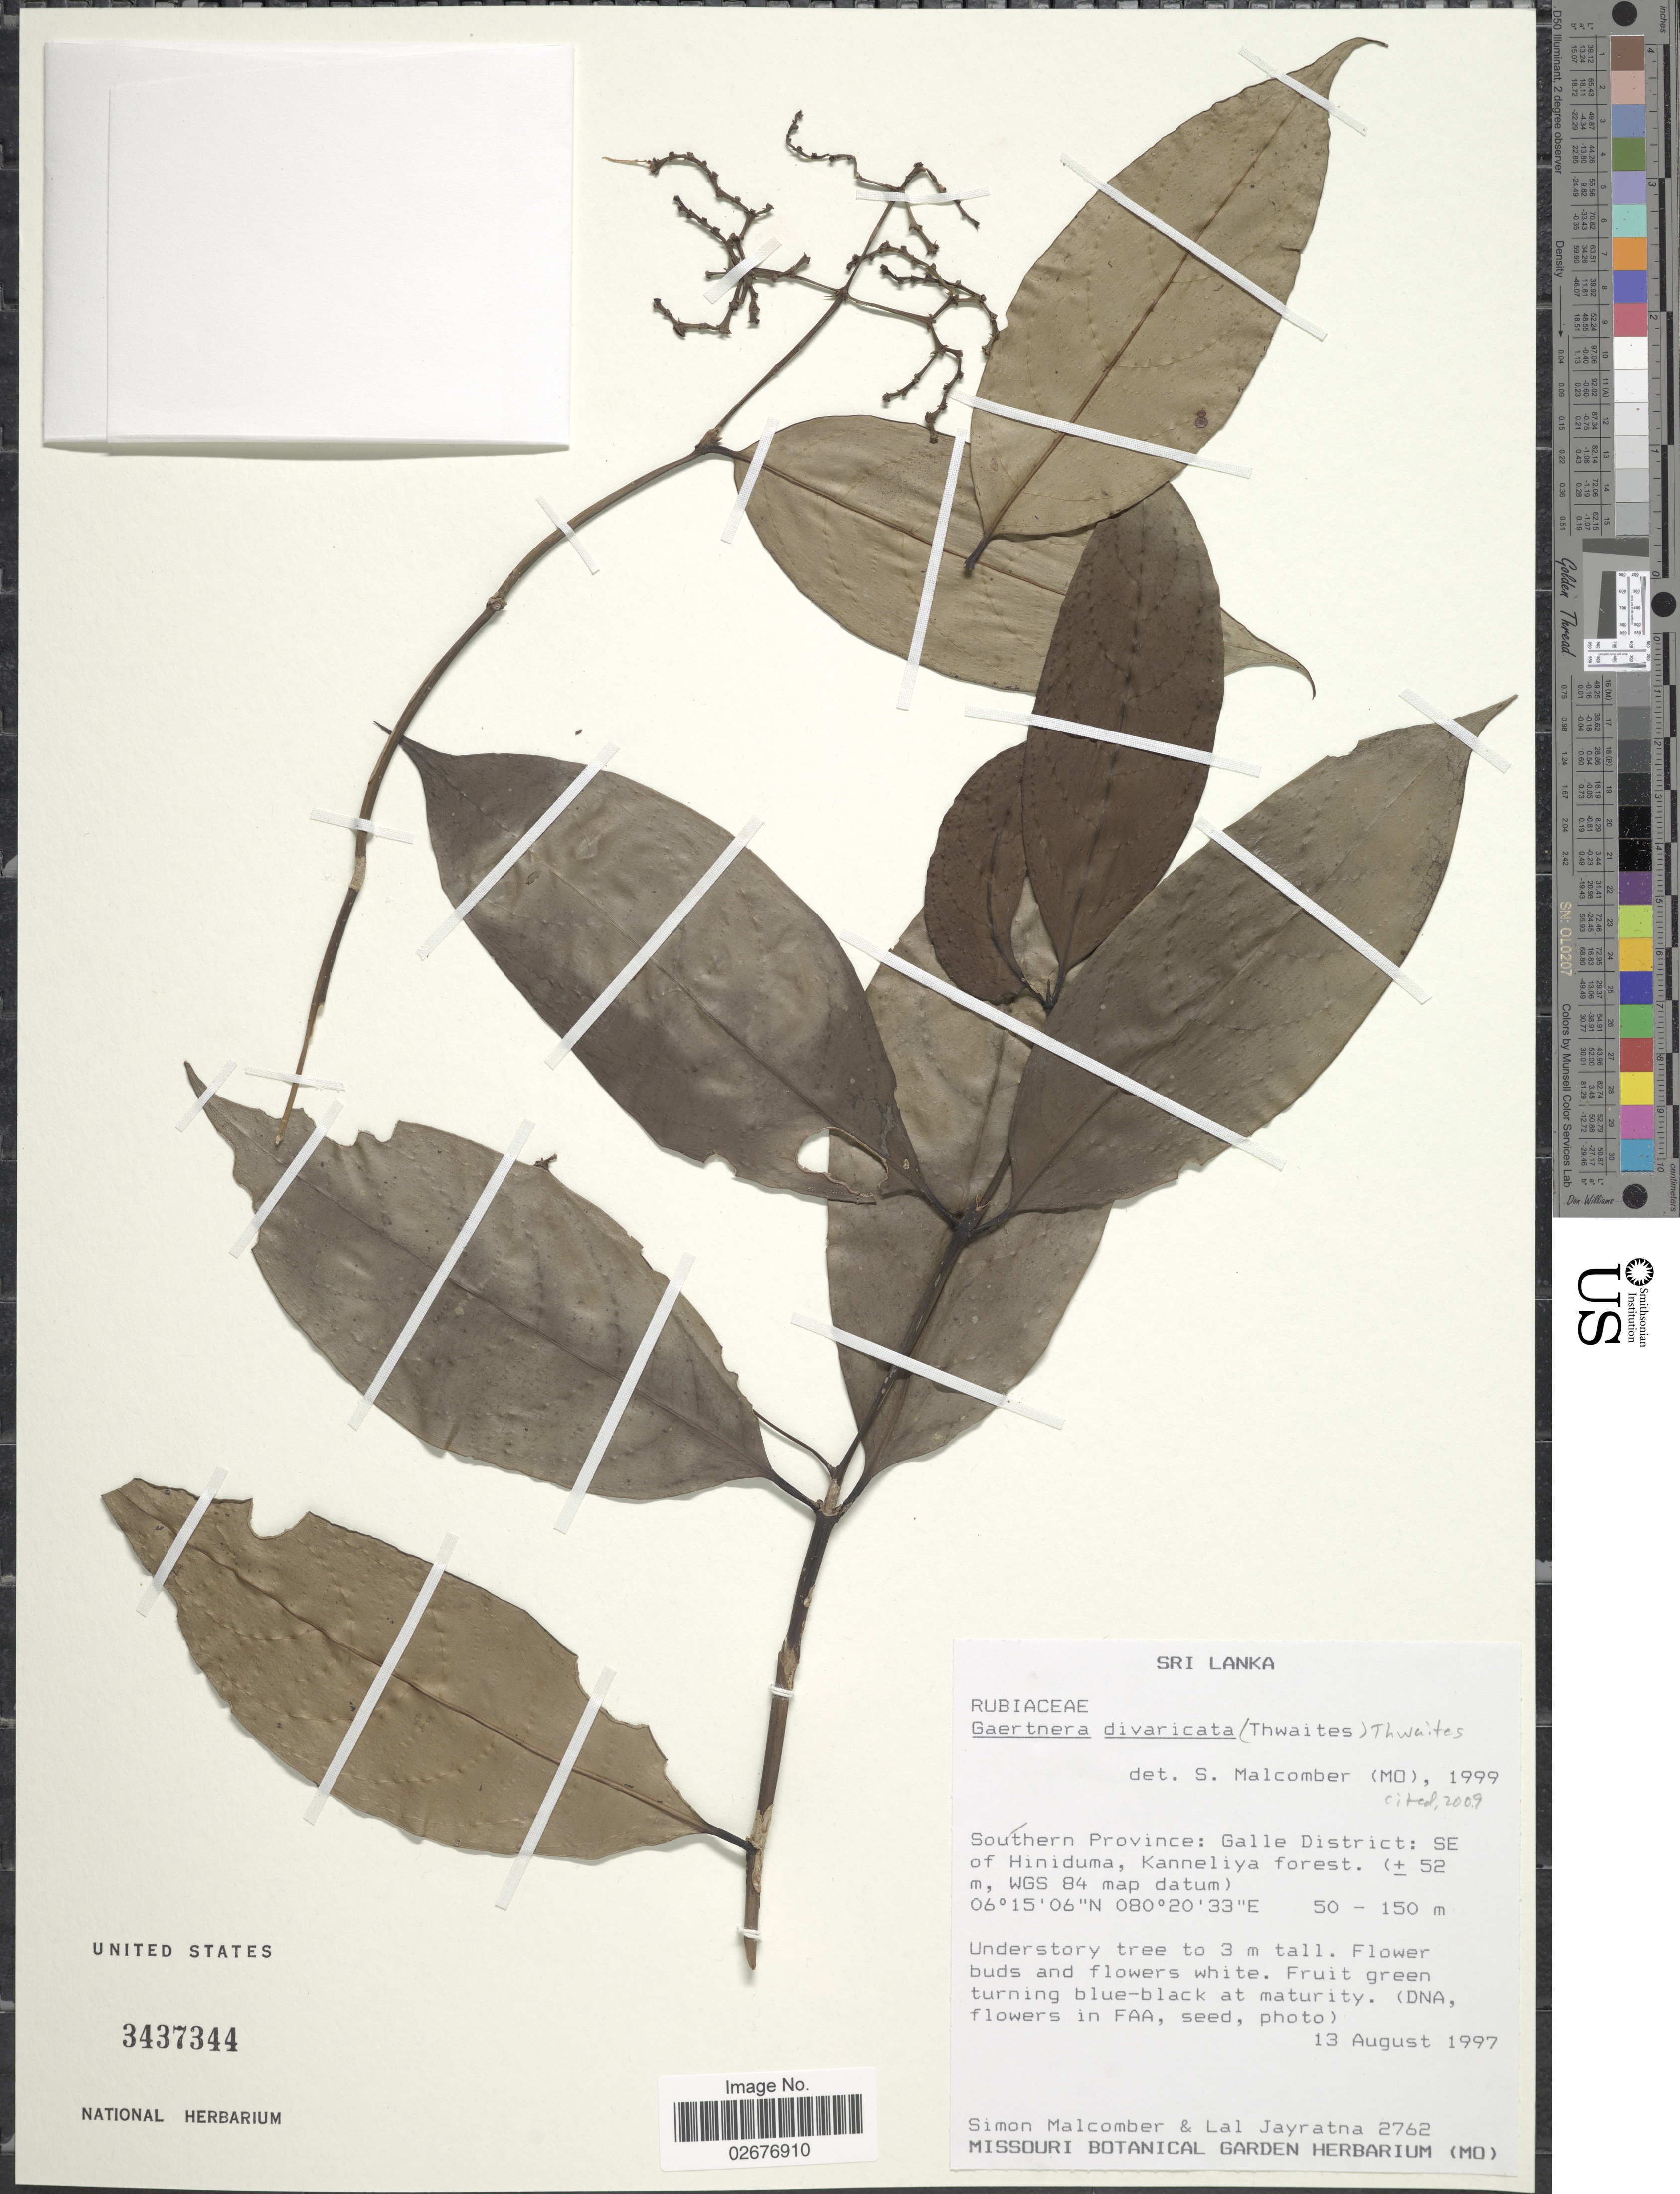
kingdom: Plantae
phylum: Tracheophyta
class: Magnoliopsida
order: Gentianales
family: Rubiaceae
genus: Gaertnera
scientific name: Gaertnera divaricata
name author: Alston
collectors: S. T. Malcomber & L. Jayratna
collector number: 2762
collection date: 1997-08-13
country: Sri Lanka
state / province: Southern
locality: Galle District: SE of Hiniduma, Kanneliya forest (+/- 52 m, WGS 84 map datum)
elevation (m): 50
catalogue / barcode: US 3437344